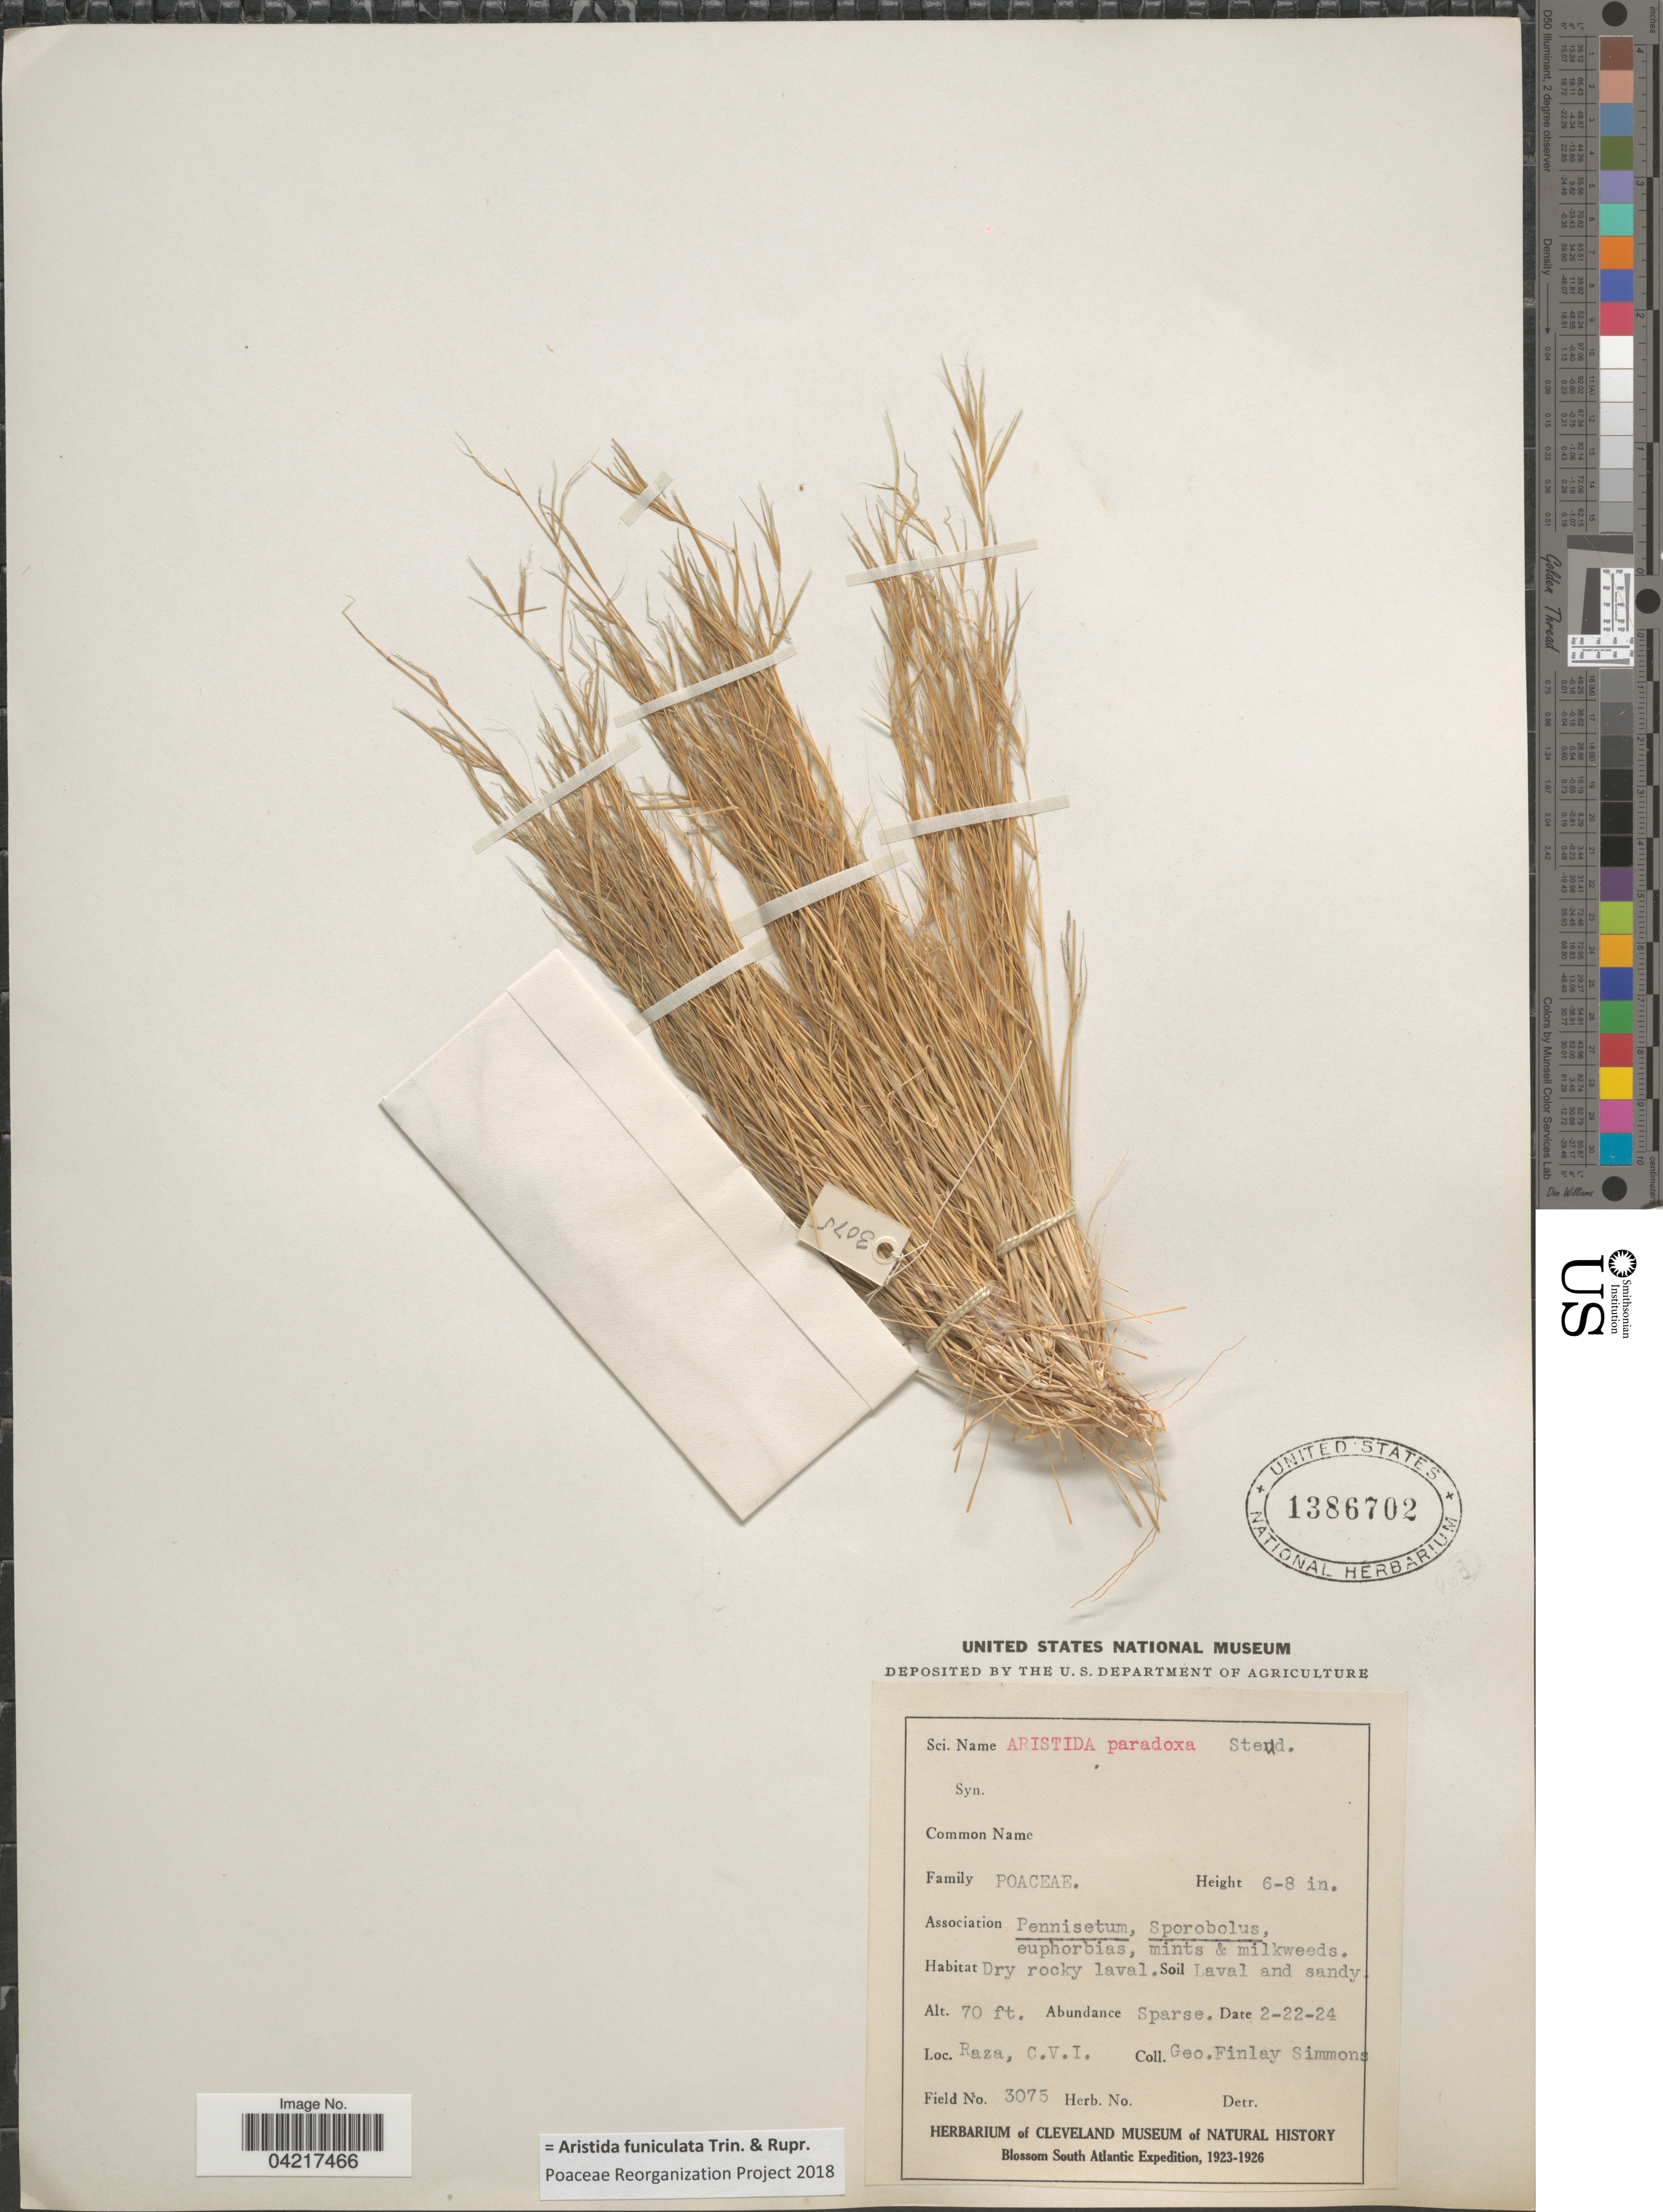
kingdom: Plantae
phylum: Tracheophyta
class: Liliopsida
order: Poales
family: Poaceae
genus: Aristida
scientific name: Aristida funiculata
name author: Trin. & Rupr.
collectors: G. Simmons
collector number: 3075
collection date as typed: Transcribed d/m/y: 22/2/24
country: Cape Verde Islands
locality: Raza. Blossom South Atlantic Expedition, 1923-1926.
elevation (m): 21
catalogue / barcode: US 1386702